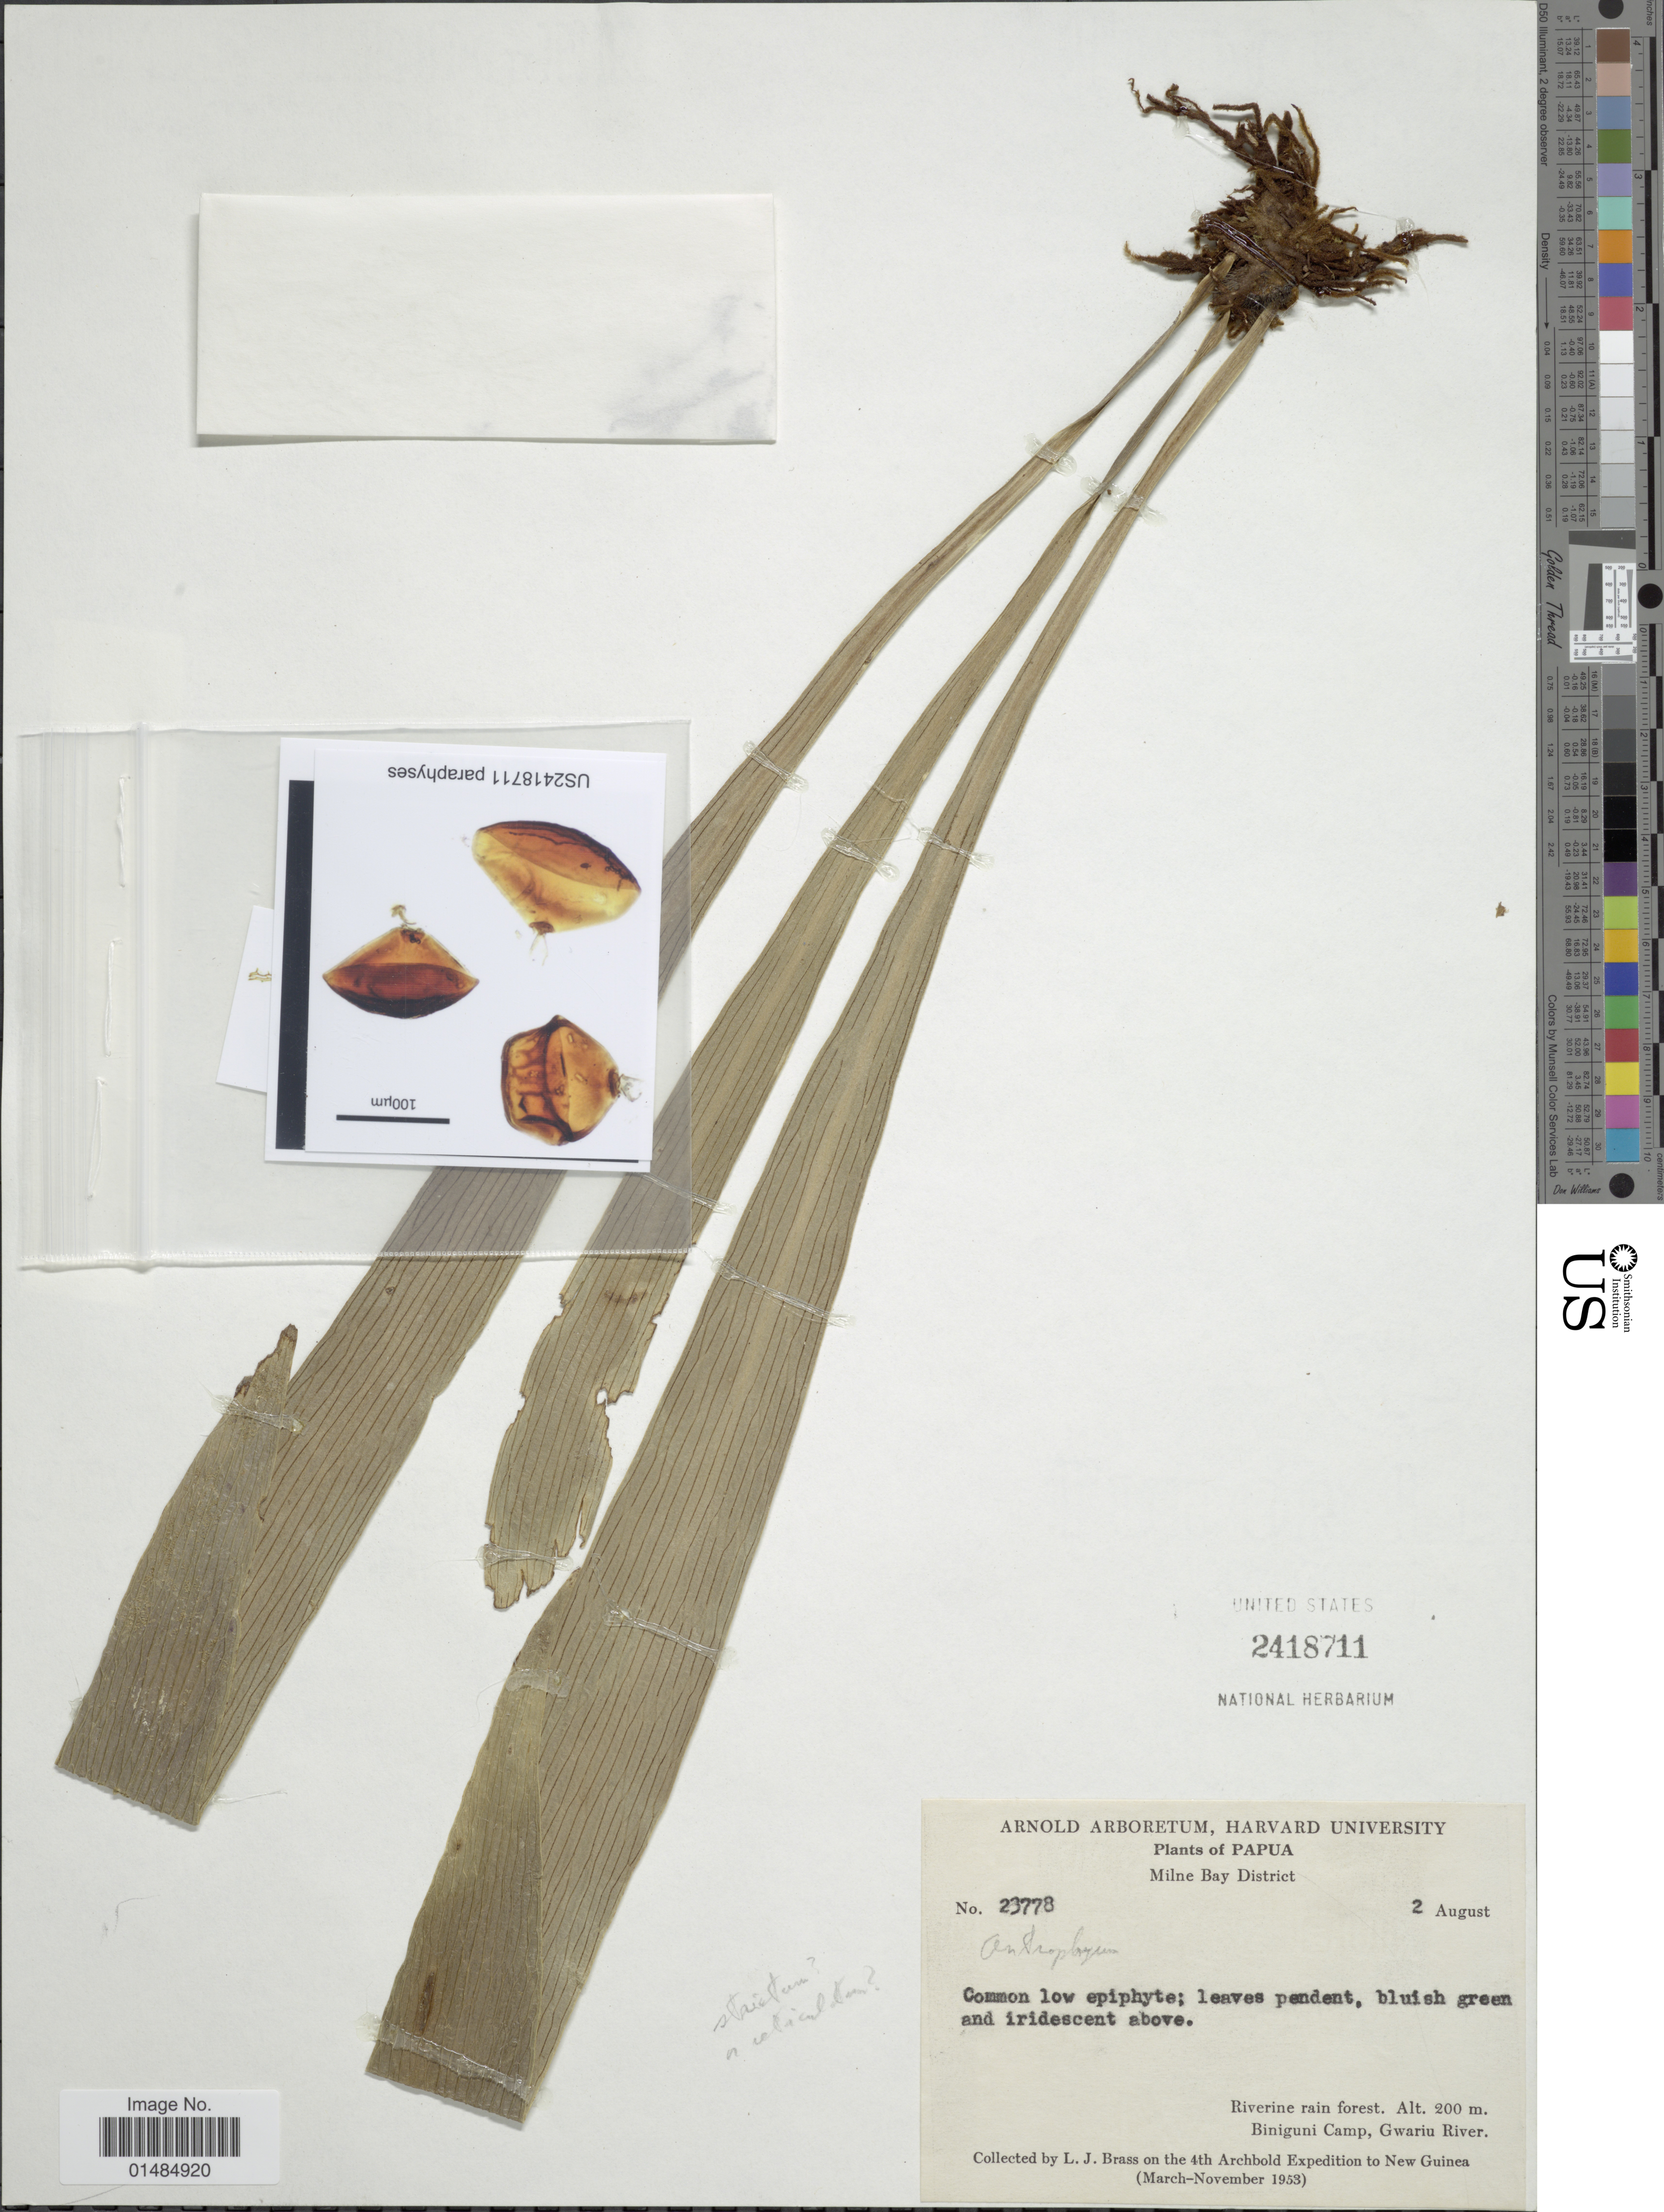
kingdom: Plantae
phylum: Tracheophyta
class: Polypodiopsida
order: Polypodiales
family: Pteridaceae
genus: Antrophyum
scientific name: Antrophyum sp.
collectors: L. J. Brass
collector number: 23778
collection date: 1953-08-02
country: Papua New Guinea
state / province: Milne Bay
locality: Milne Bay District, Riverine rain forest, Biniguni Camp, Gwariu River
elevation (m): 200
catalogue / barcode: US 2418711